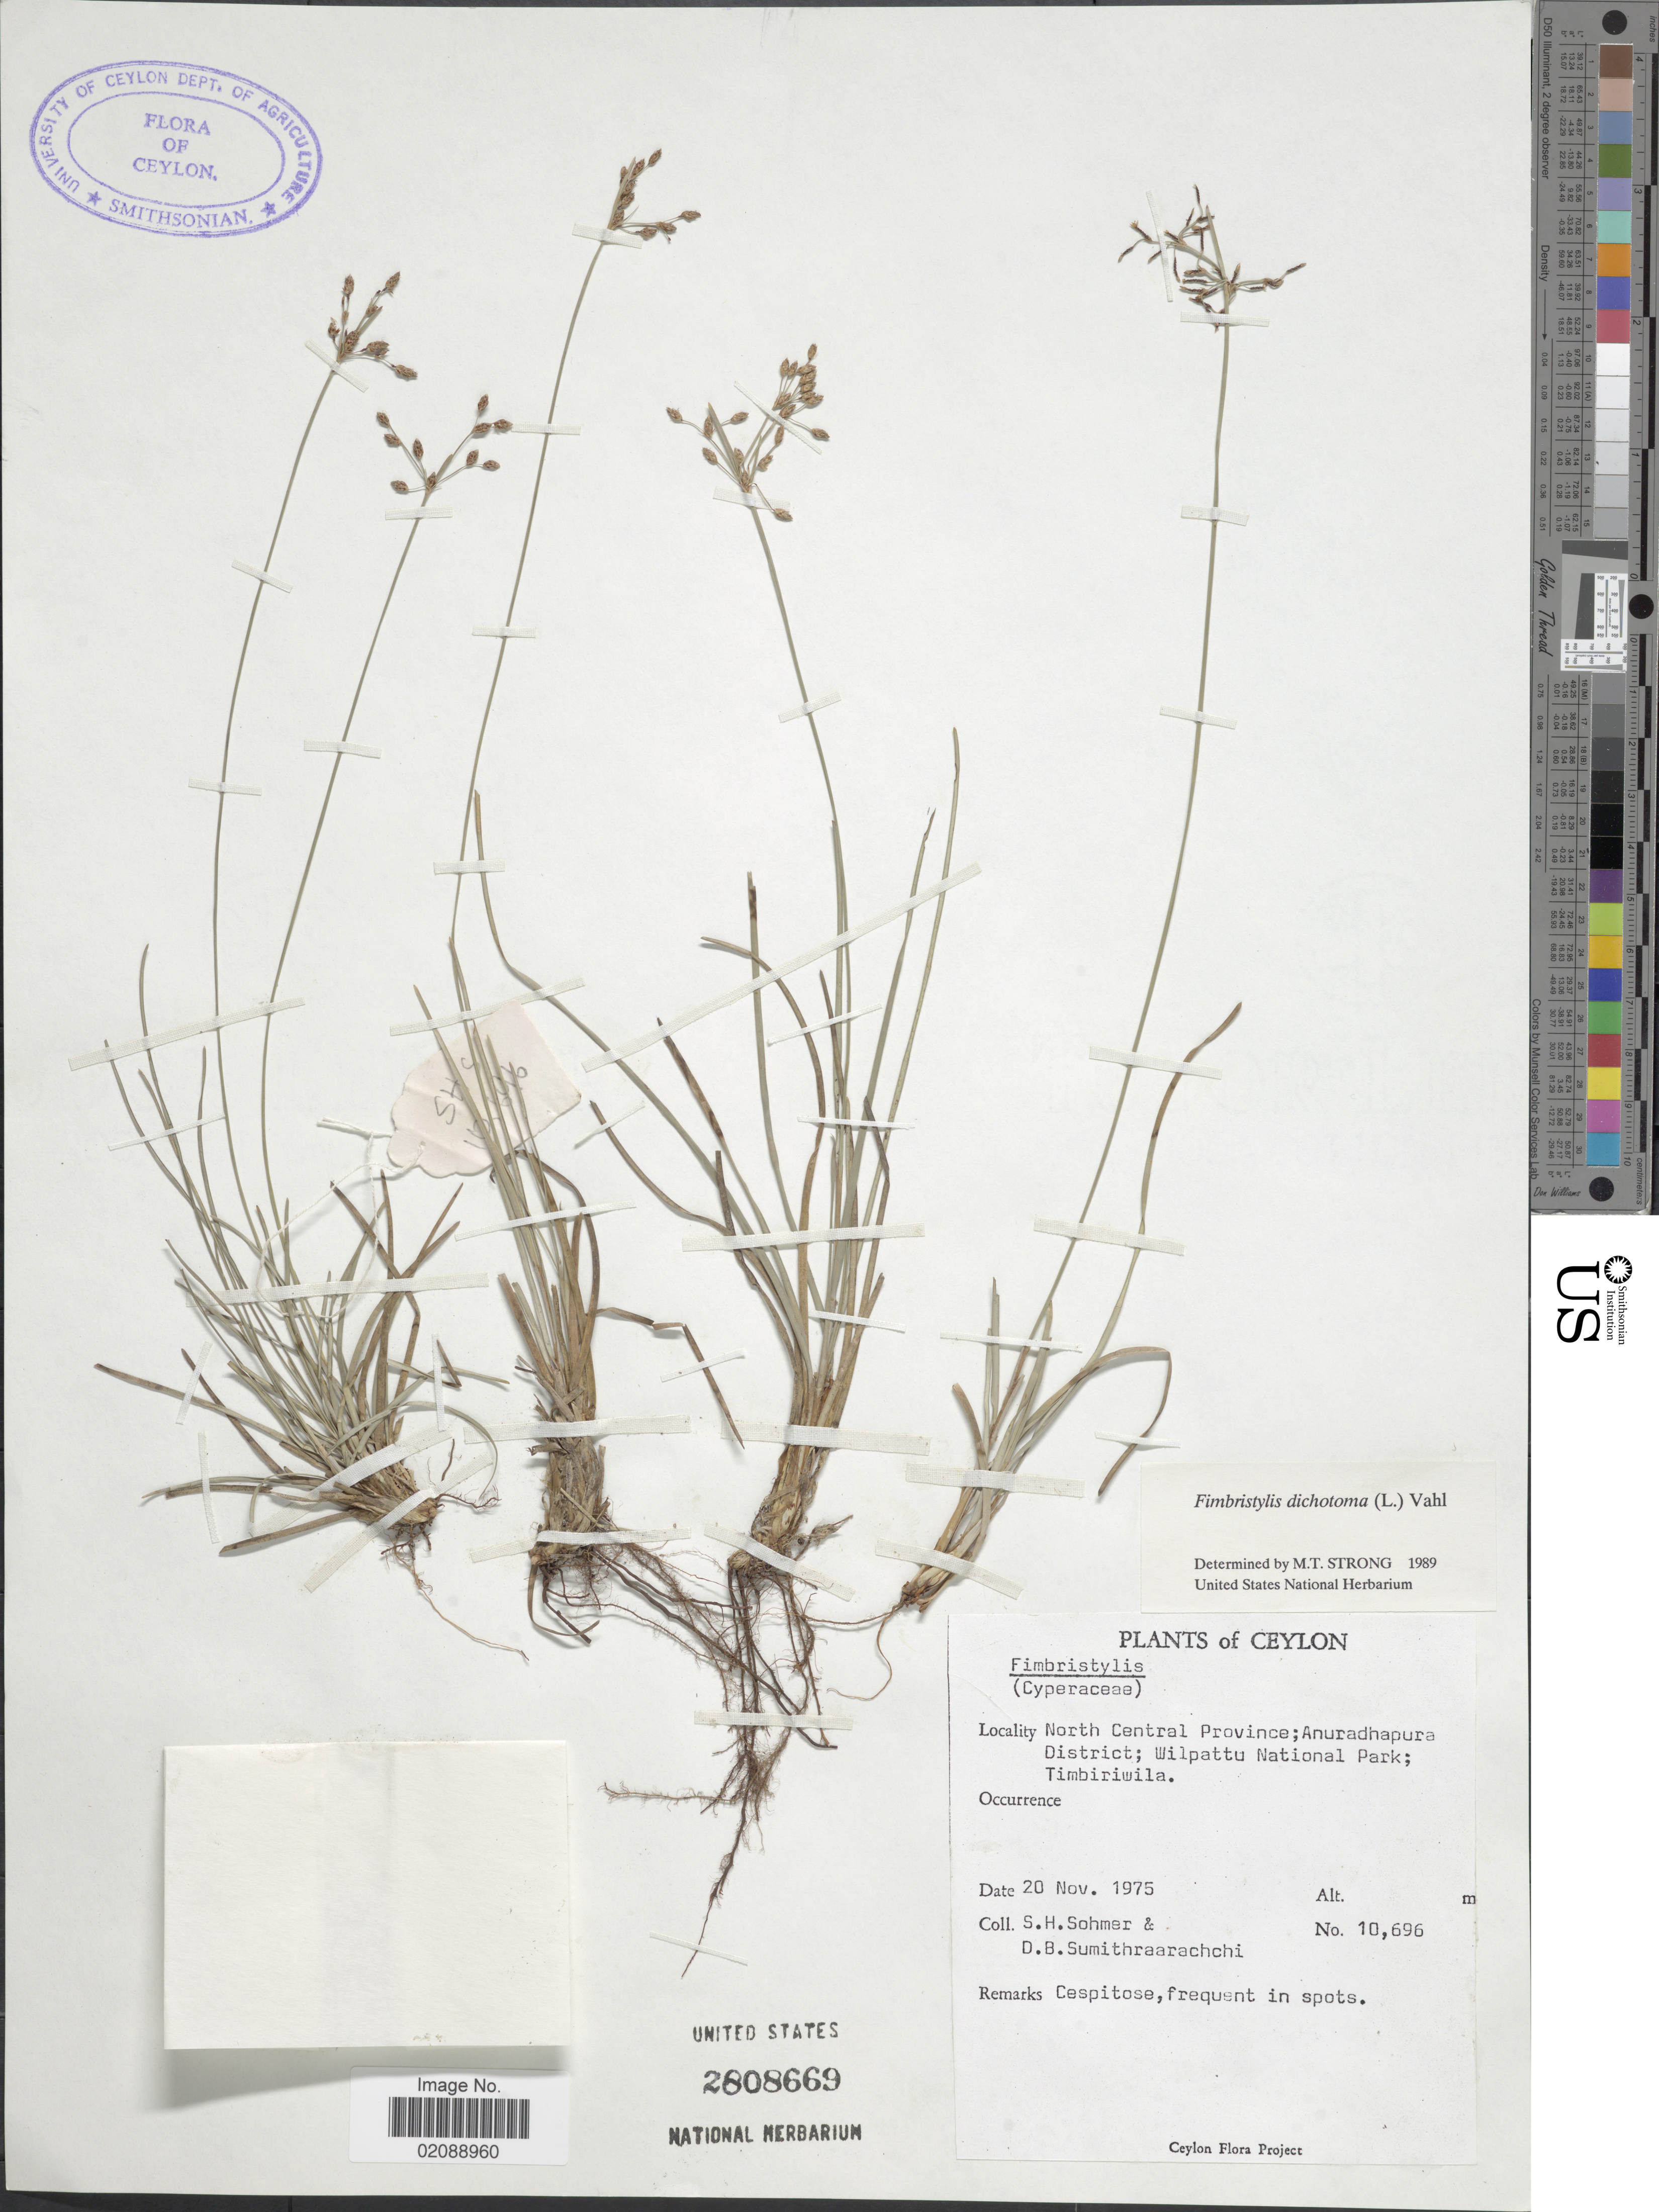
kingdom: Plantae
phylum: Tracheophyta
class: Liliopsida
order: Poales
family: Cyperaceae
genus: Fimbristylis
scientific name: Fimbristylis dichotoma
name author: (L.) Vahl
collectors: S. H. Sohmer & D. B. Sumithraarachchi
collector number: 10696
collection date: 1975-11-20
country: Sri Lanka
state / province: North Central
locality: Aruradhapura District; Wilpattu National Park; Timbiriwila.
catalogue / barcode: US 2808669